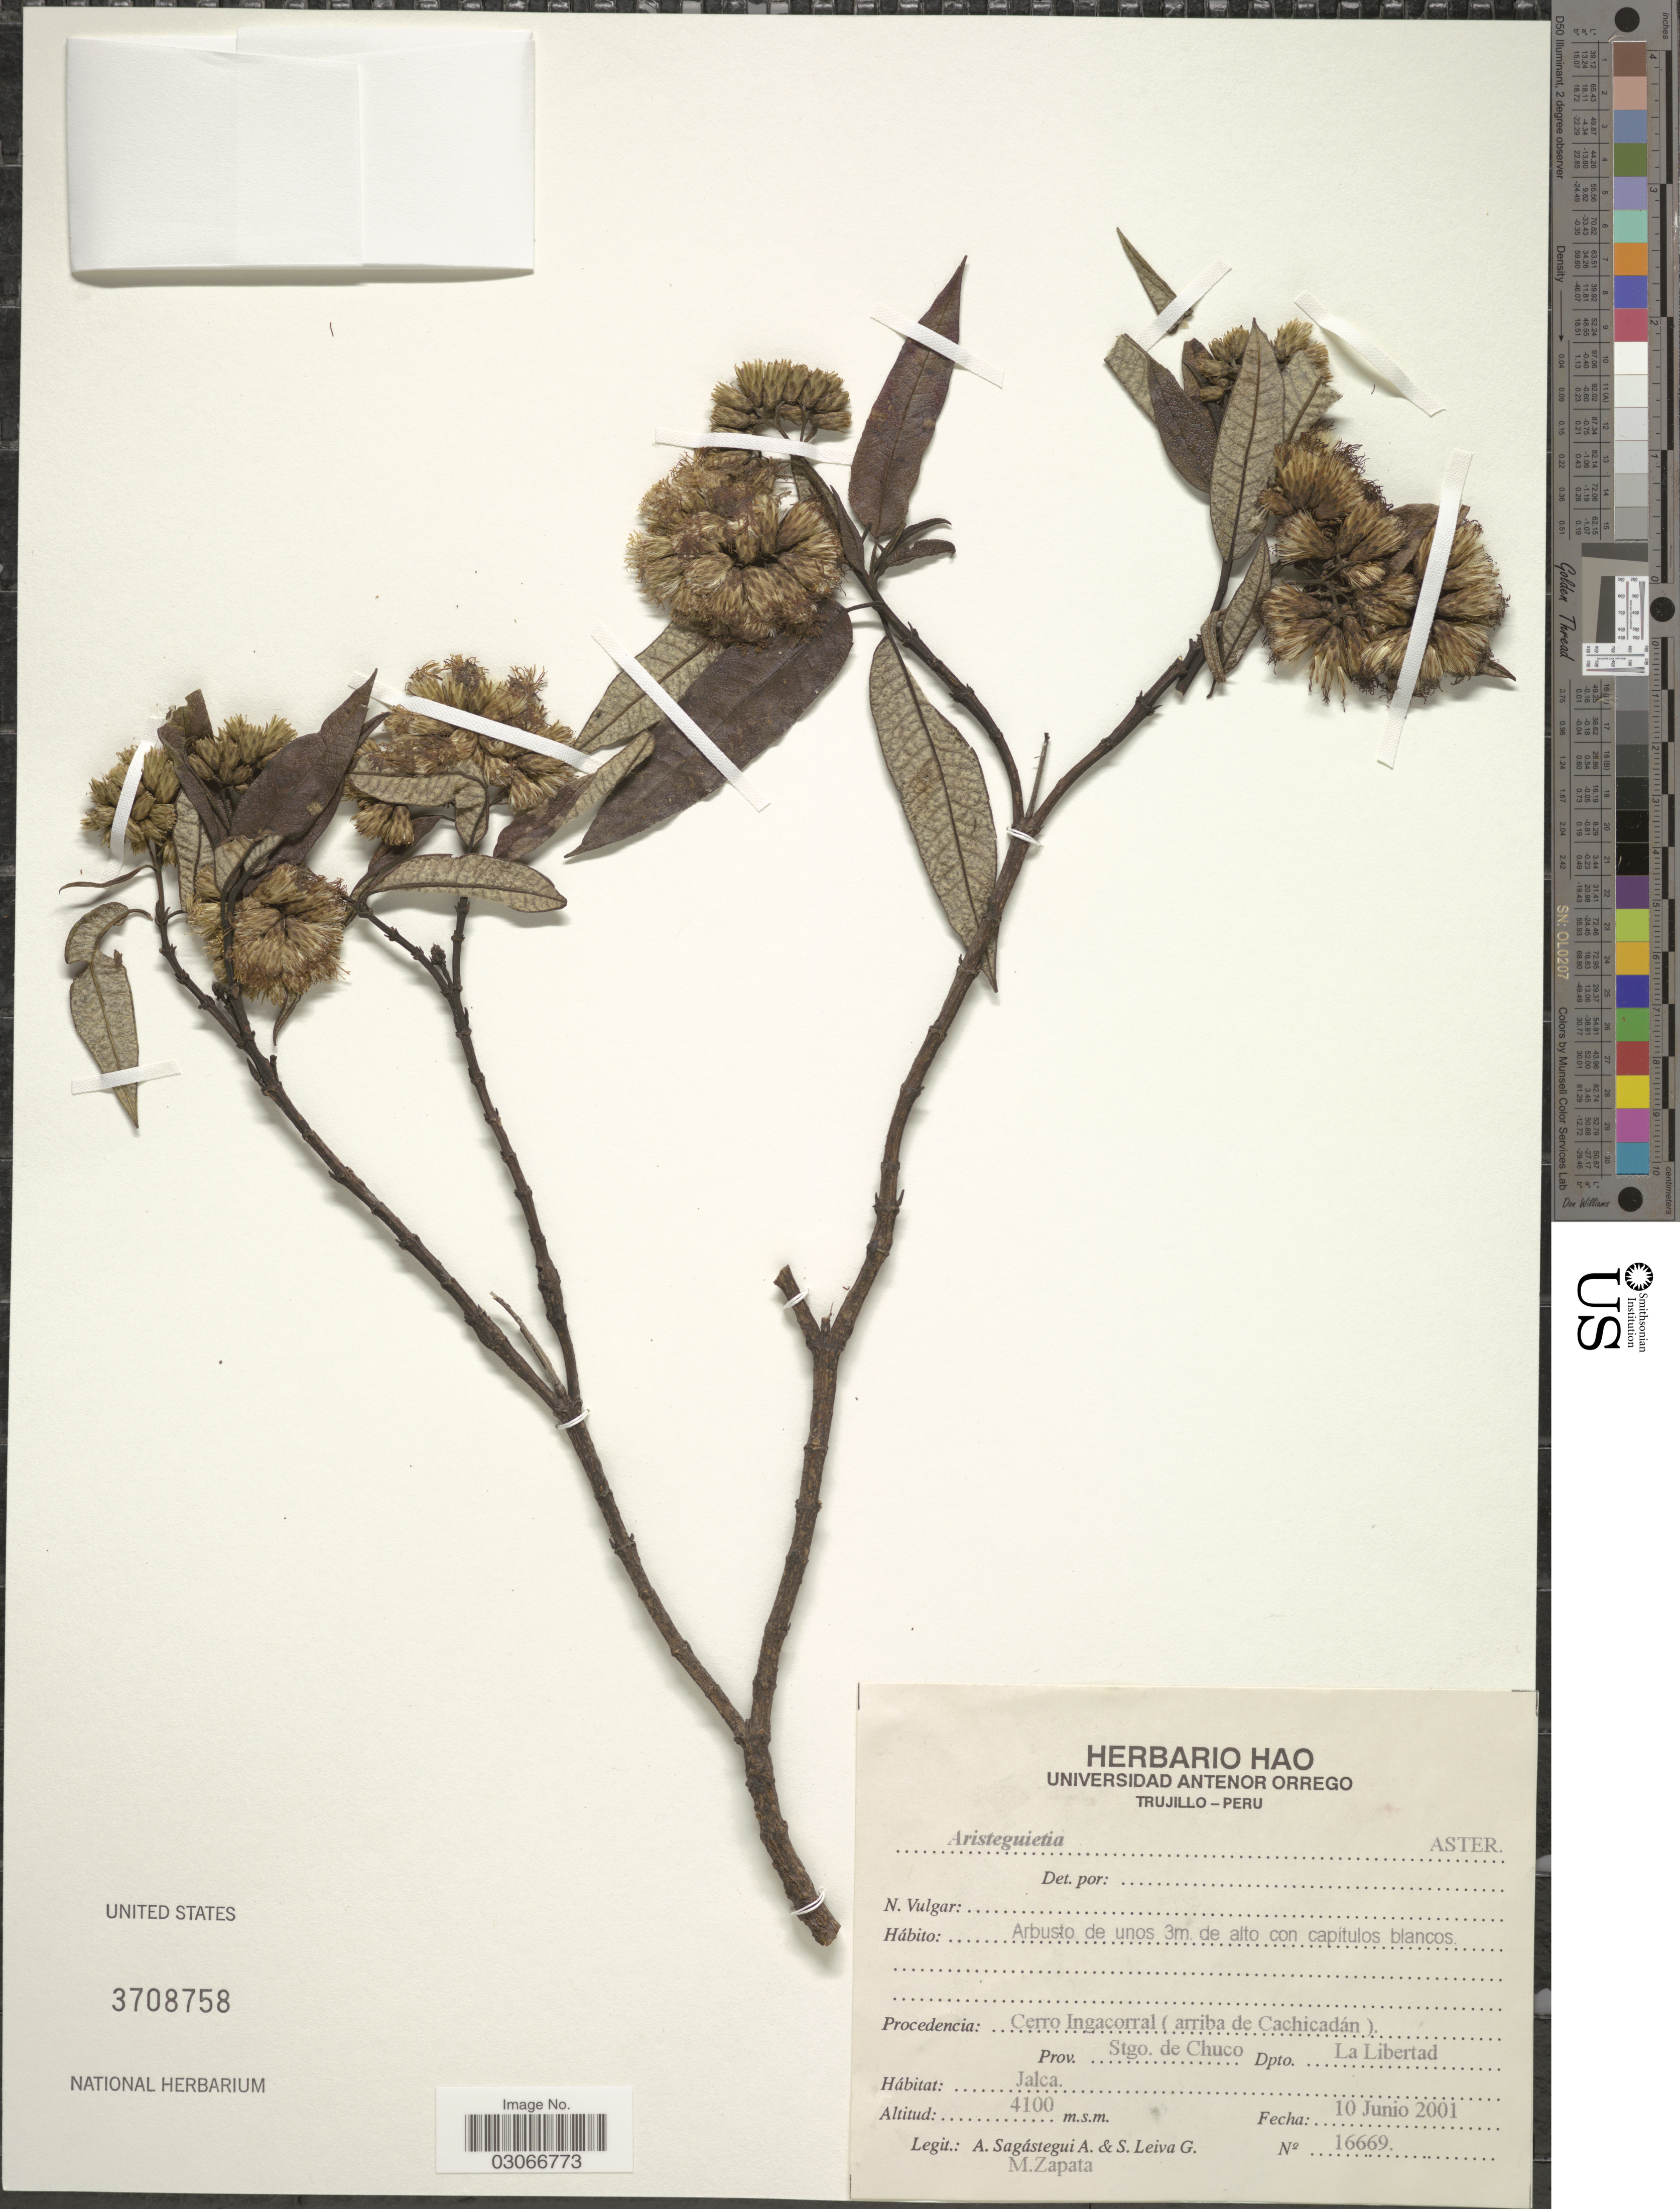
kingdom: Plantae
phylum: Tracheophyta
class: Magnoliopsida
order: Asterales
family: Asteraceae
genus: Aristeguietia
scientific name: Aristeguietia sp.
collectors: A. Sagástegui A., S. Leiva G. & M. Zapata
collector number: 16669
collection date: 2001-06-10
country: Peru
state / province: La Libertad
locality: Procedencia: Cerro Ingacorral (arriba de Cachicadán). Prov. Stgo. de Chuco. Dpto. La Libertad.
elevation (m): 4100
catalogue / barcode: US 3708758